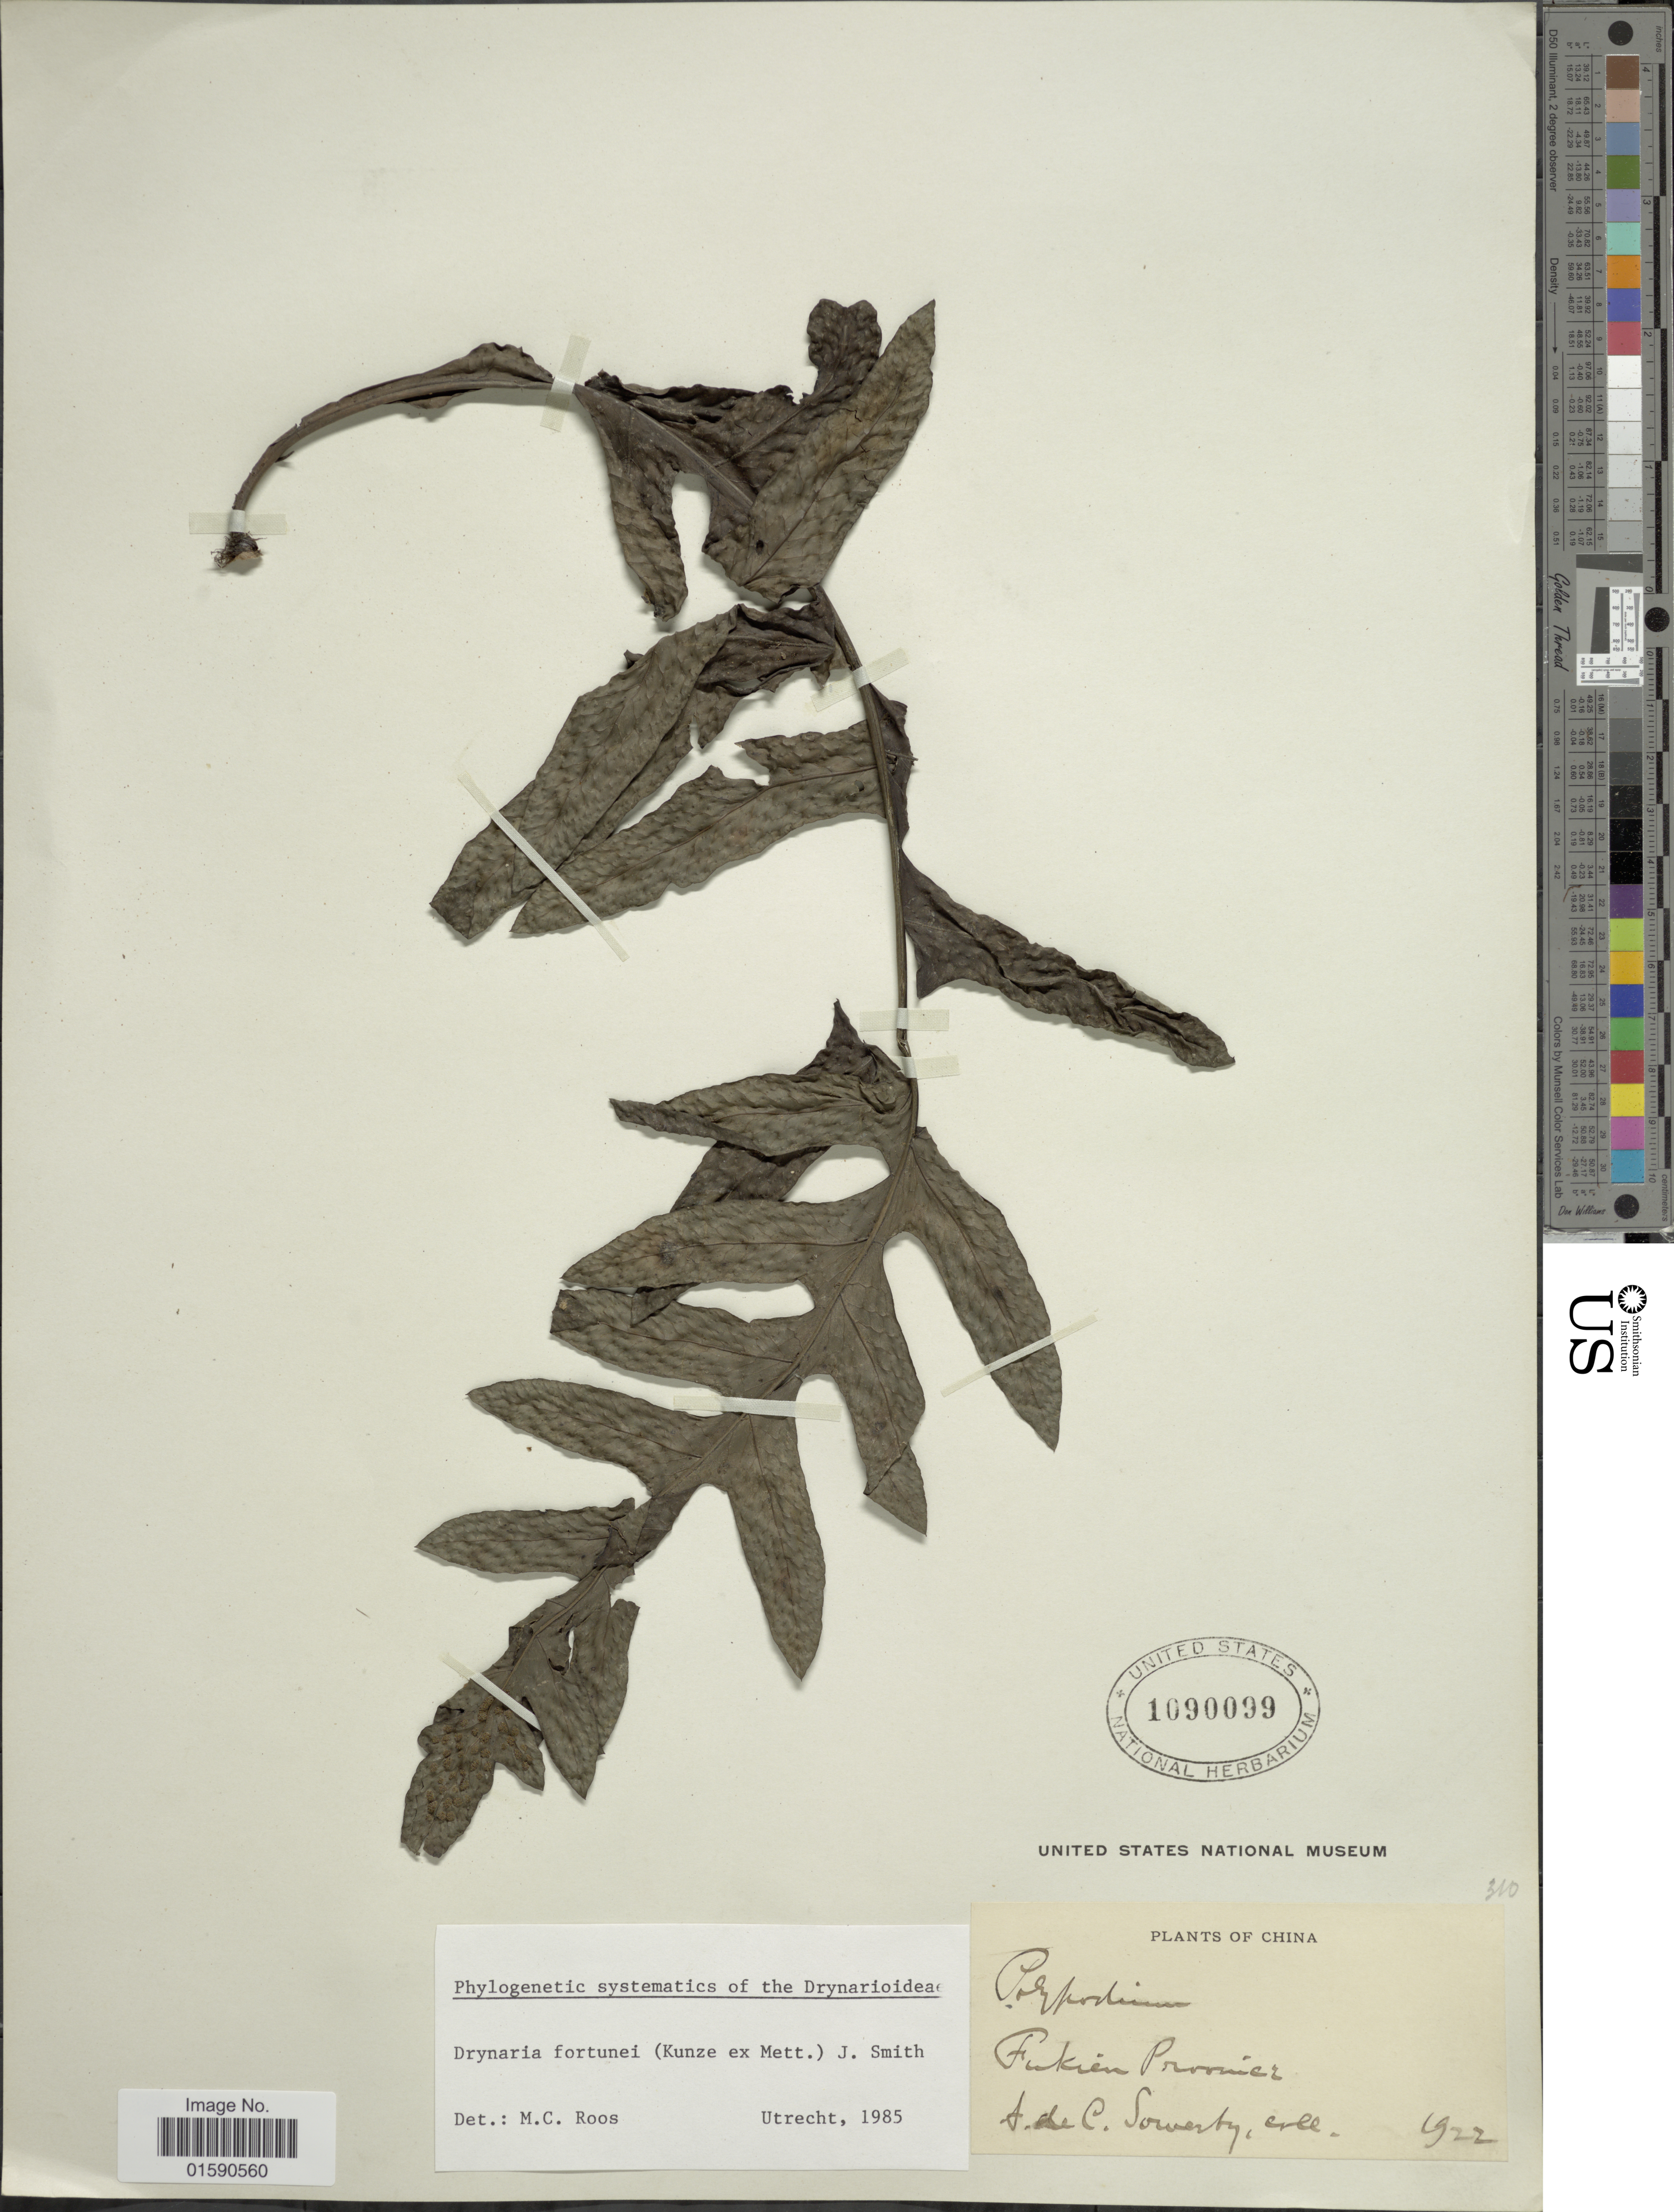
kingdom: Plantae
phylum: Tracheophyta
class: Polypodiopsida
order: Polypodiales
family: Polypodiaceae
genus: Drynaria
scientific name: Drynaria fortunei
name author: (Kunze ex Mett.) J. Sm.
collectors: A. Sowerby & C. Sowerby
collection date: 1922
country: China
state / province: Fujian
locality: Fukien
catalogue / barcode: US 1090099